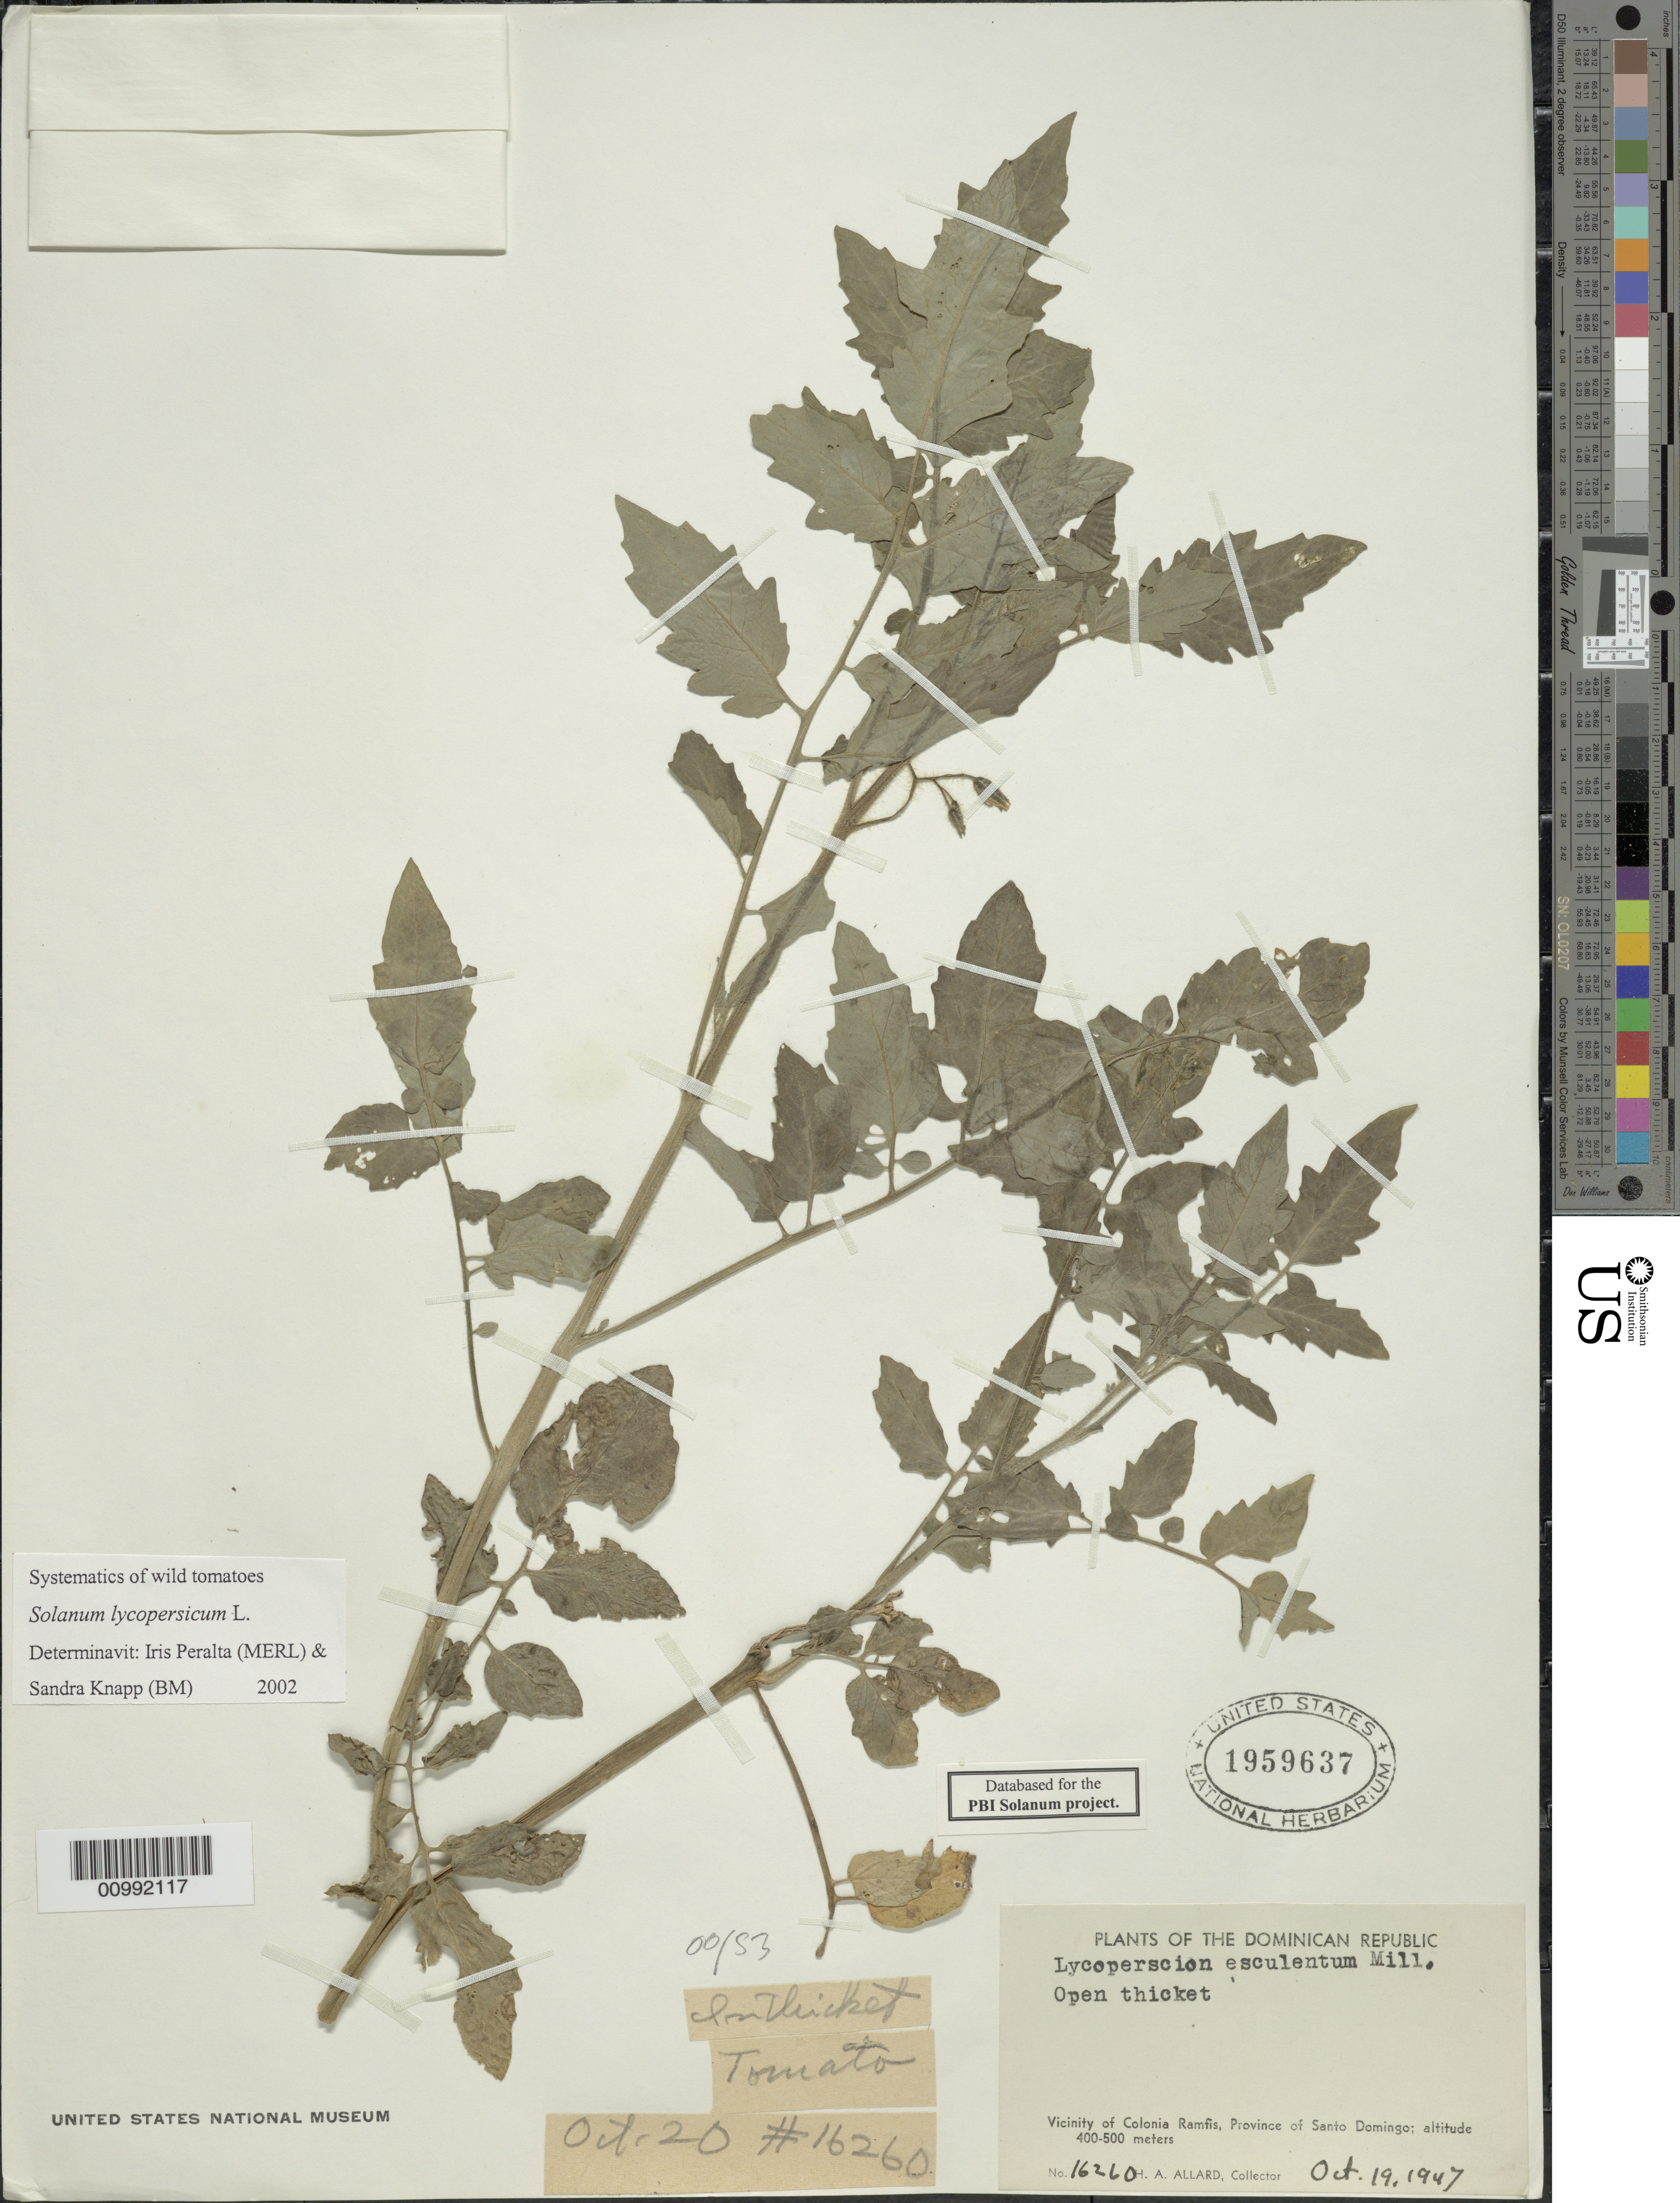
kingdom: Plantae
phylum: Tracheophyta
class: Magnoliopsida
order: Solanales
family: Solanaceae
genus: Solanum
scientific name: Solanum lycopersicum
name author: L.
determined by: Peralta, Iris E.; Knapp, S. D.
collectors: H. A. Allard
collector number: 16260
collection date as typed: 19 Oct 1947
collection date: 1947-10-19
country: Dominican Republic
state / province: Distrito Nacional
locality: vicinity of Colonia Ramfis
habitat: plh: open thicket;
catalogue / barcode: US 1959637